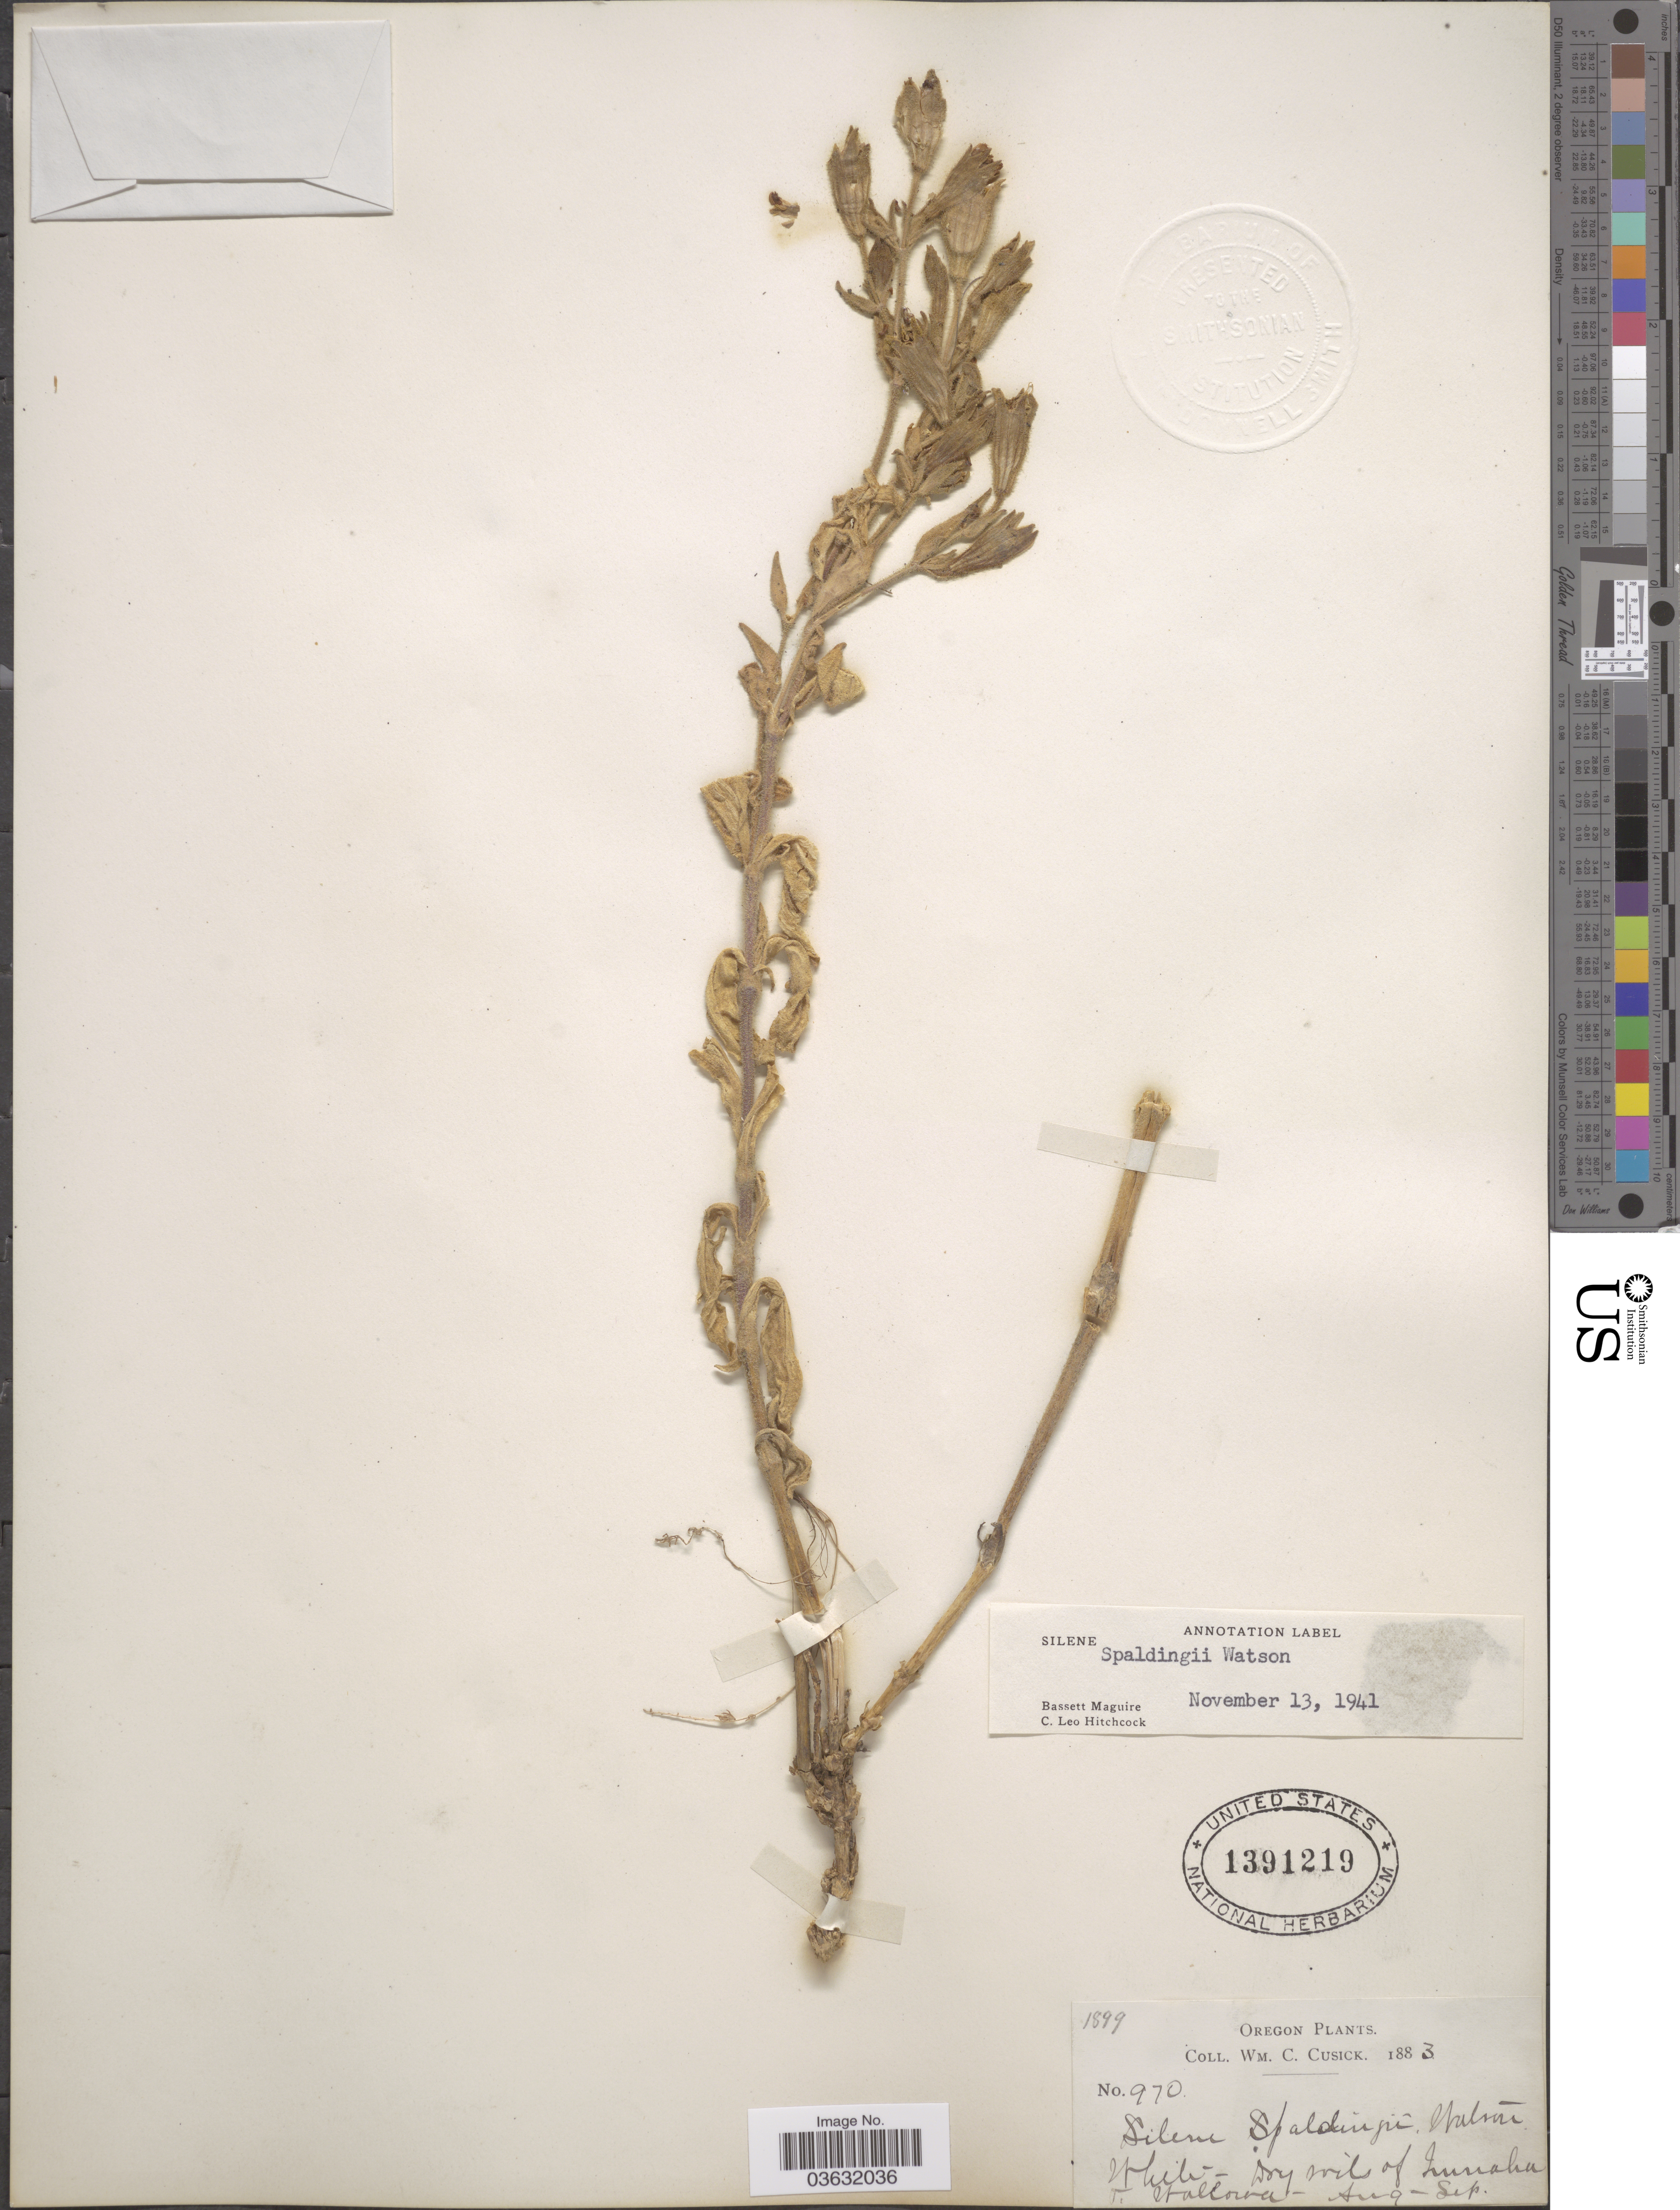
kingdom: Plantae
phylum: Tracheophyta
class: Magnoliopsida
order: Caryophyllales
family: Caryophyllaceae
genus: Silene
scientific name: Silene spaldingii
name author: S. Watson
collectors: W. C. Cusick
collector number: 970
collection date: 1883-08/1883-09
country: United States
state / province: Oregon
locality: Dry soils of Imnaha + Wallowa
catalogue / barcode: US 1391219